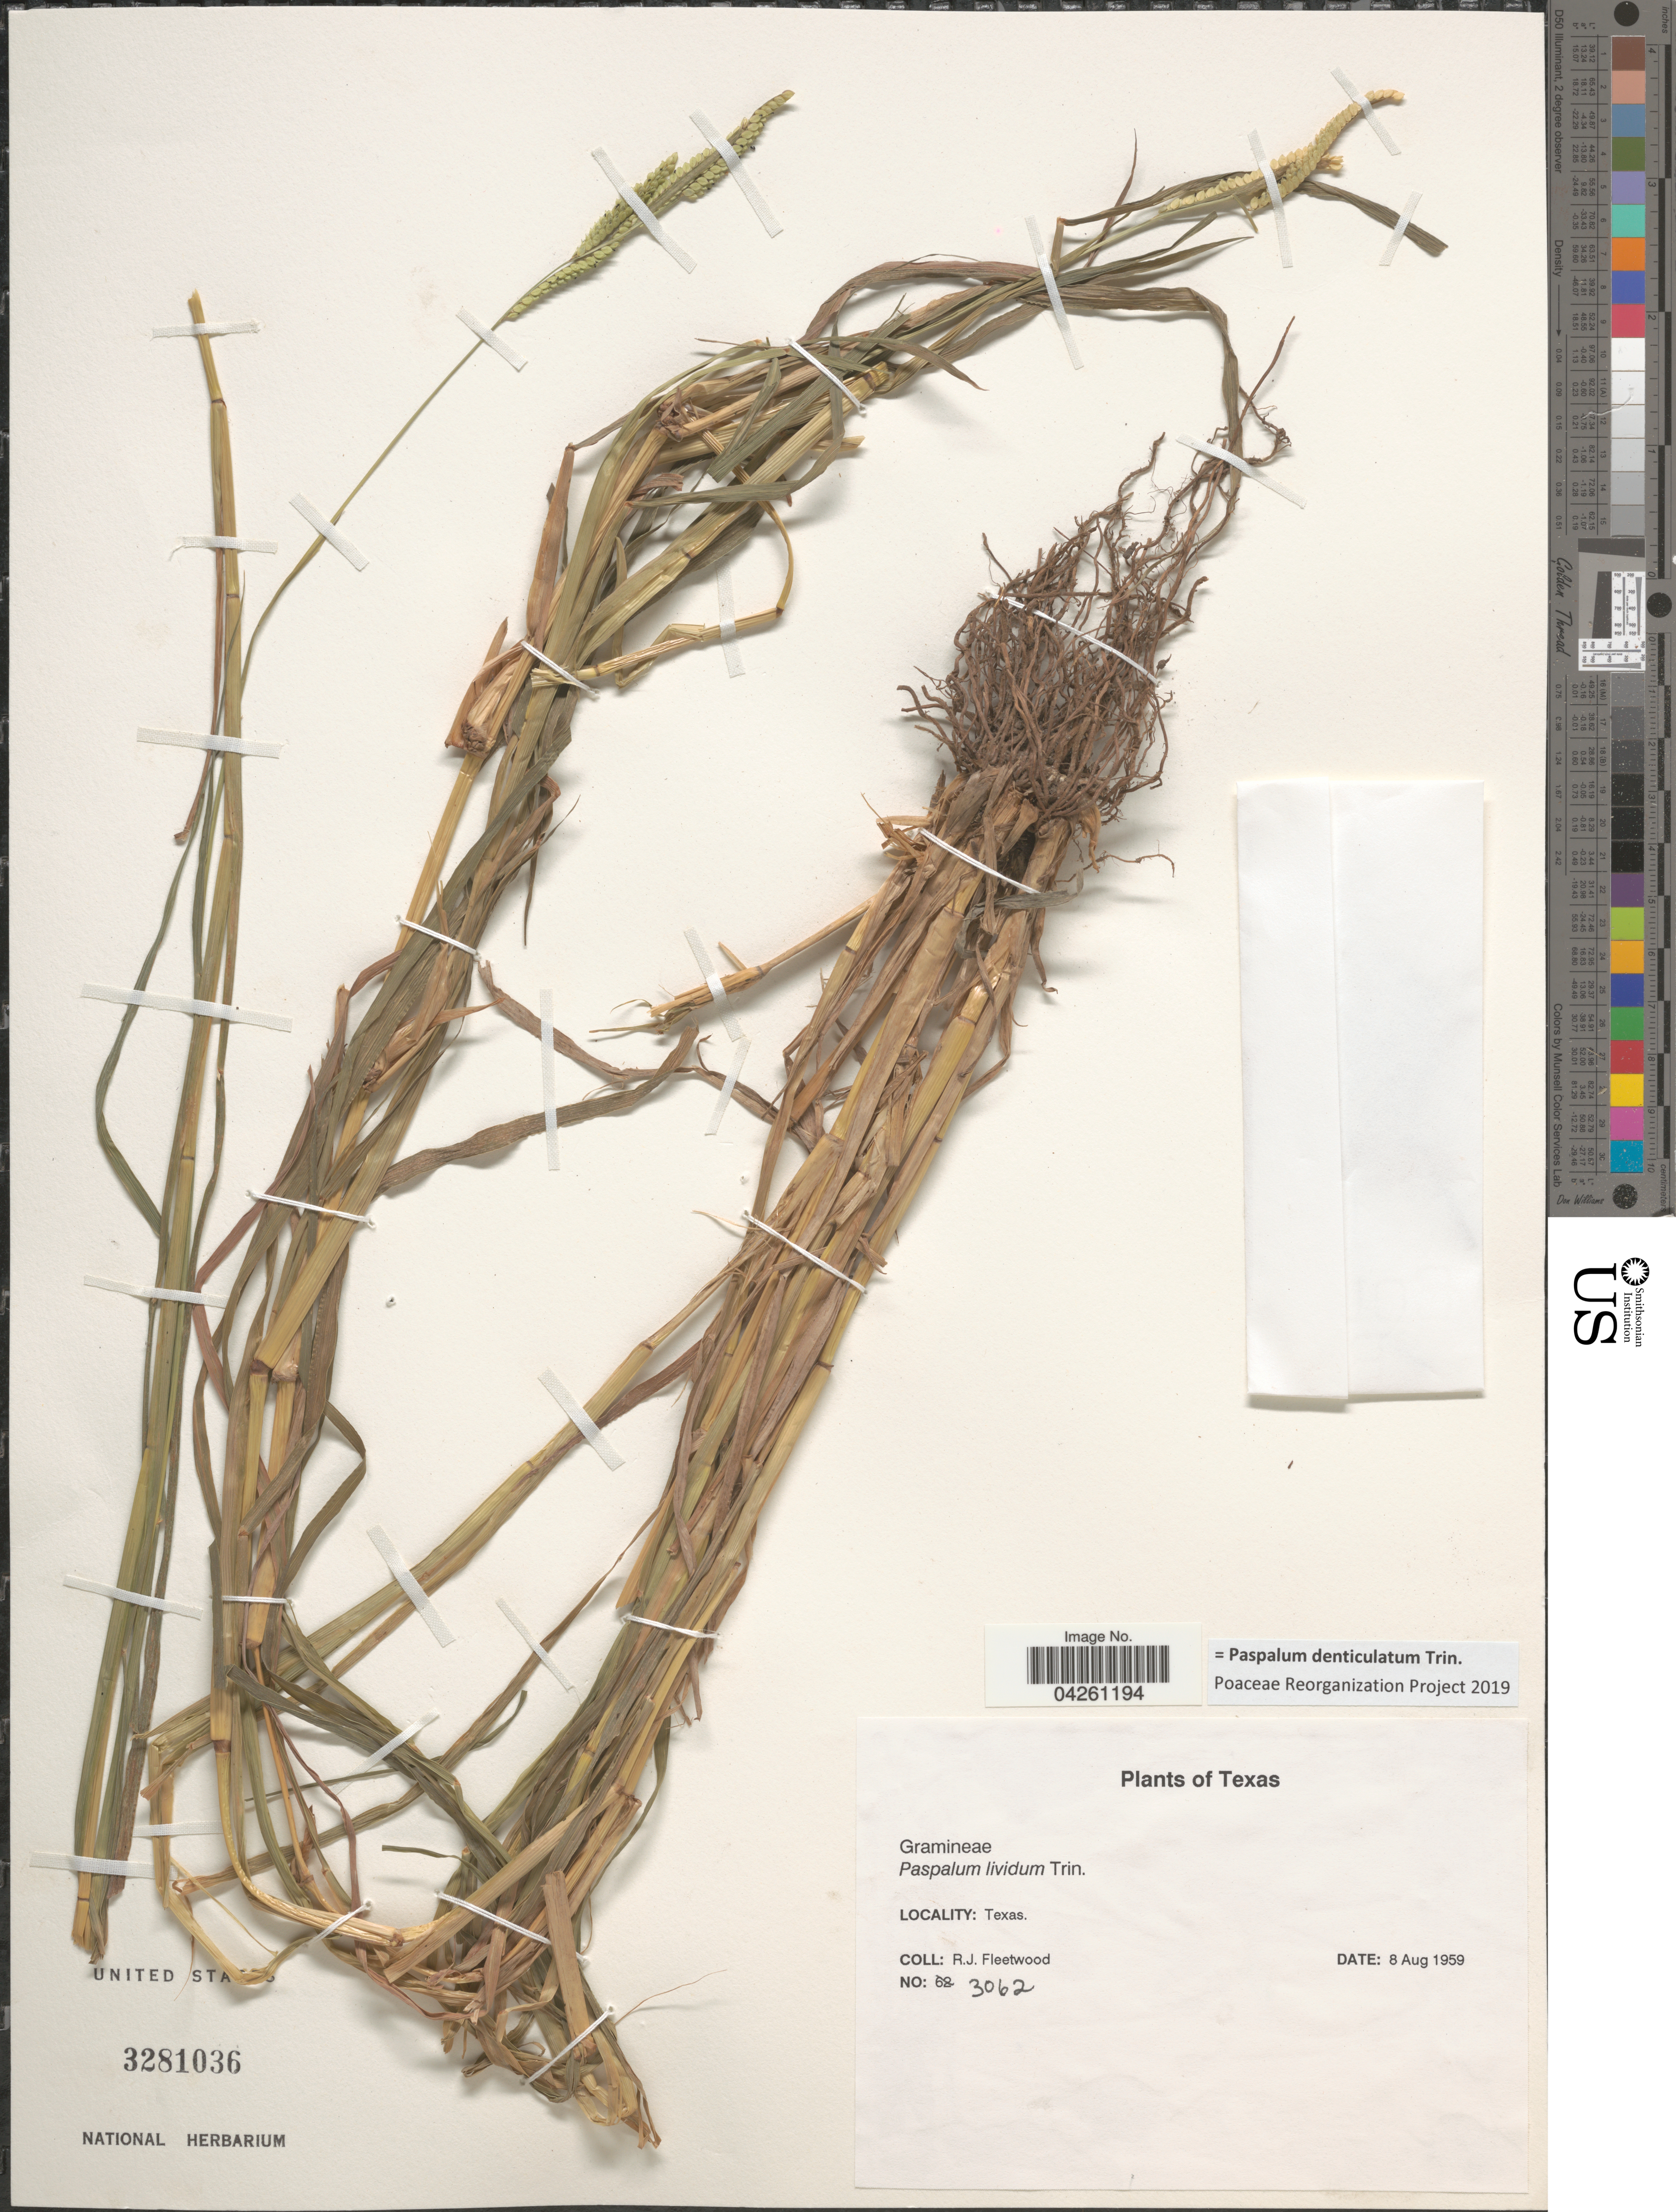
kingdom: Plantae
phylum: Tracheophyta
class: Liliopsida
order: Poales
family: Poaceae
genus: Paspalum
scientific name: Paspalum denticulatum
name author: Trin.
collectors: R. J. Fleetwood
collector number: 3062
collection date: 1959-08-08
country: United States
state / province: Texas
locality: Texas.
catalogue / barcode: US 3281036